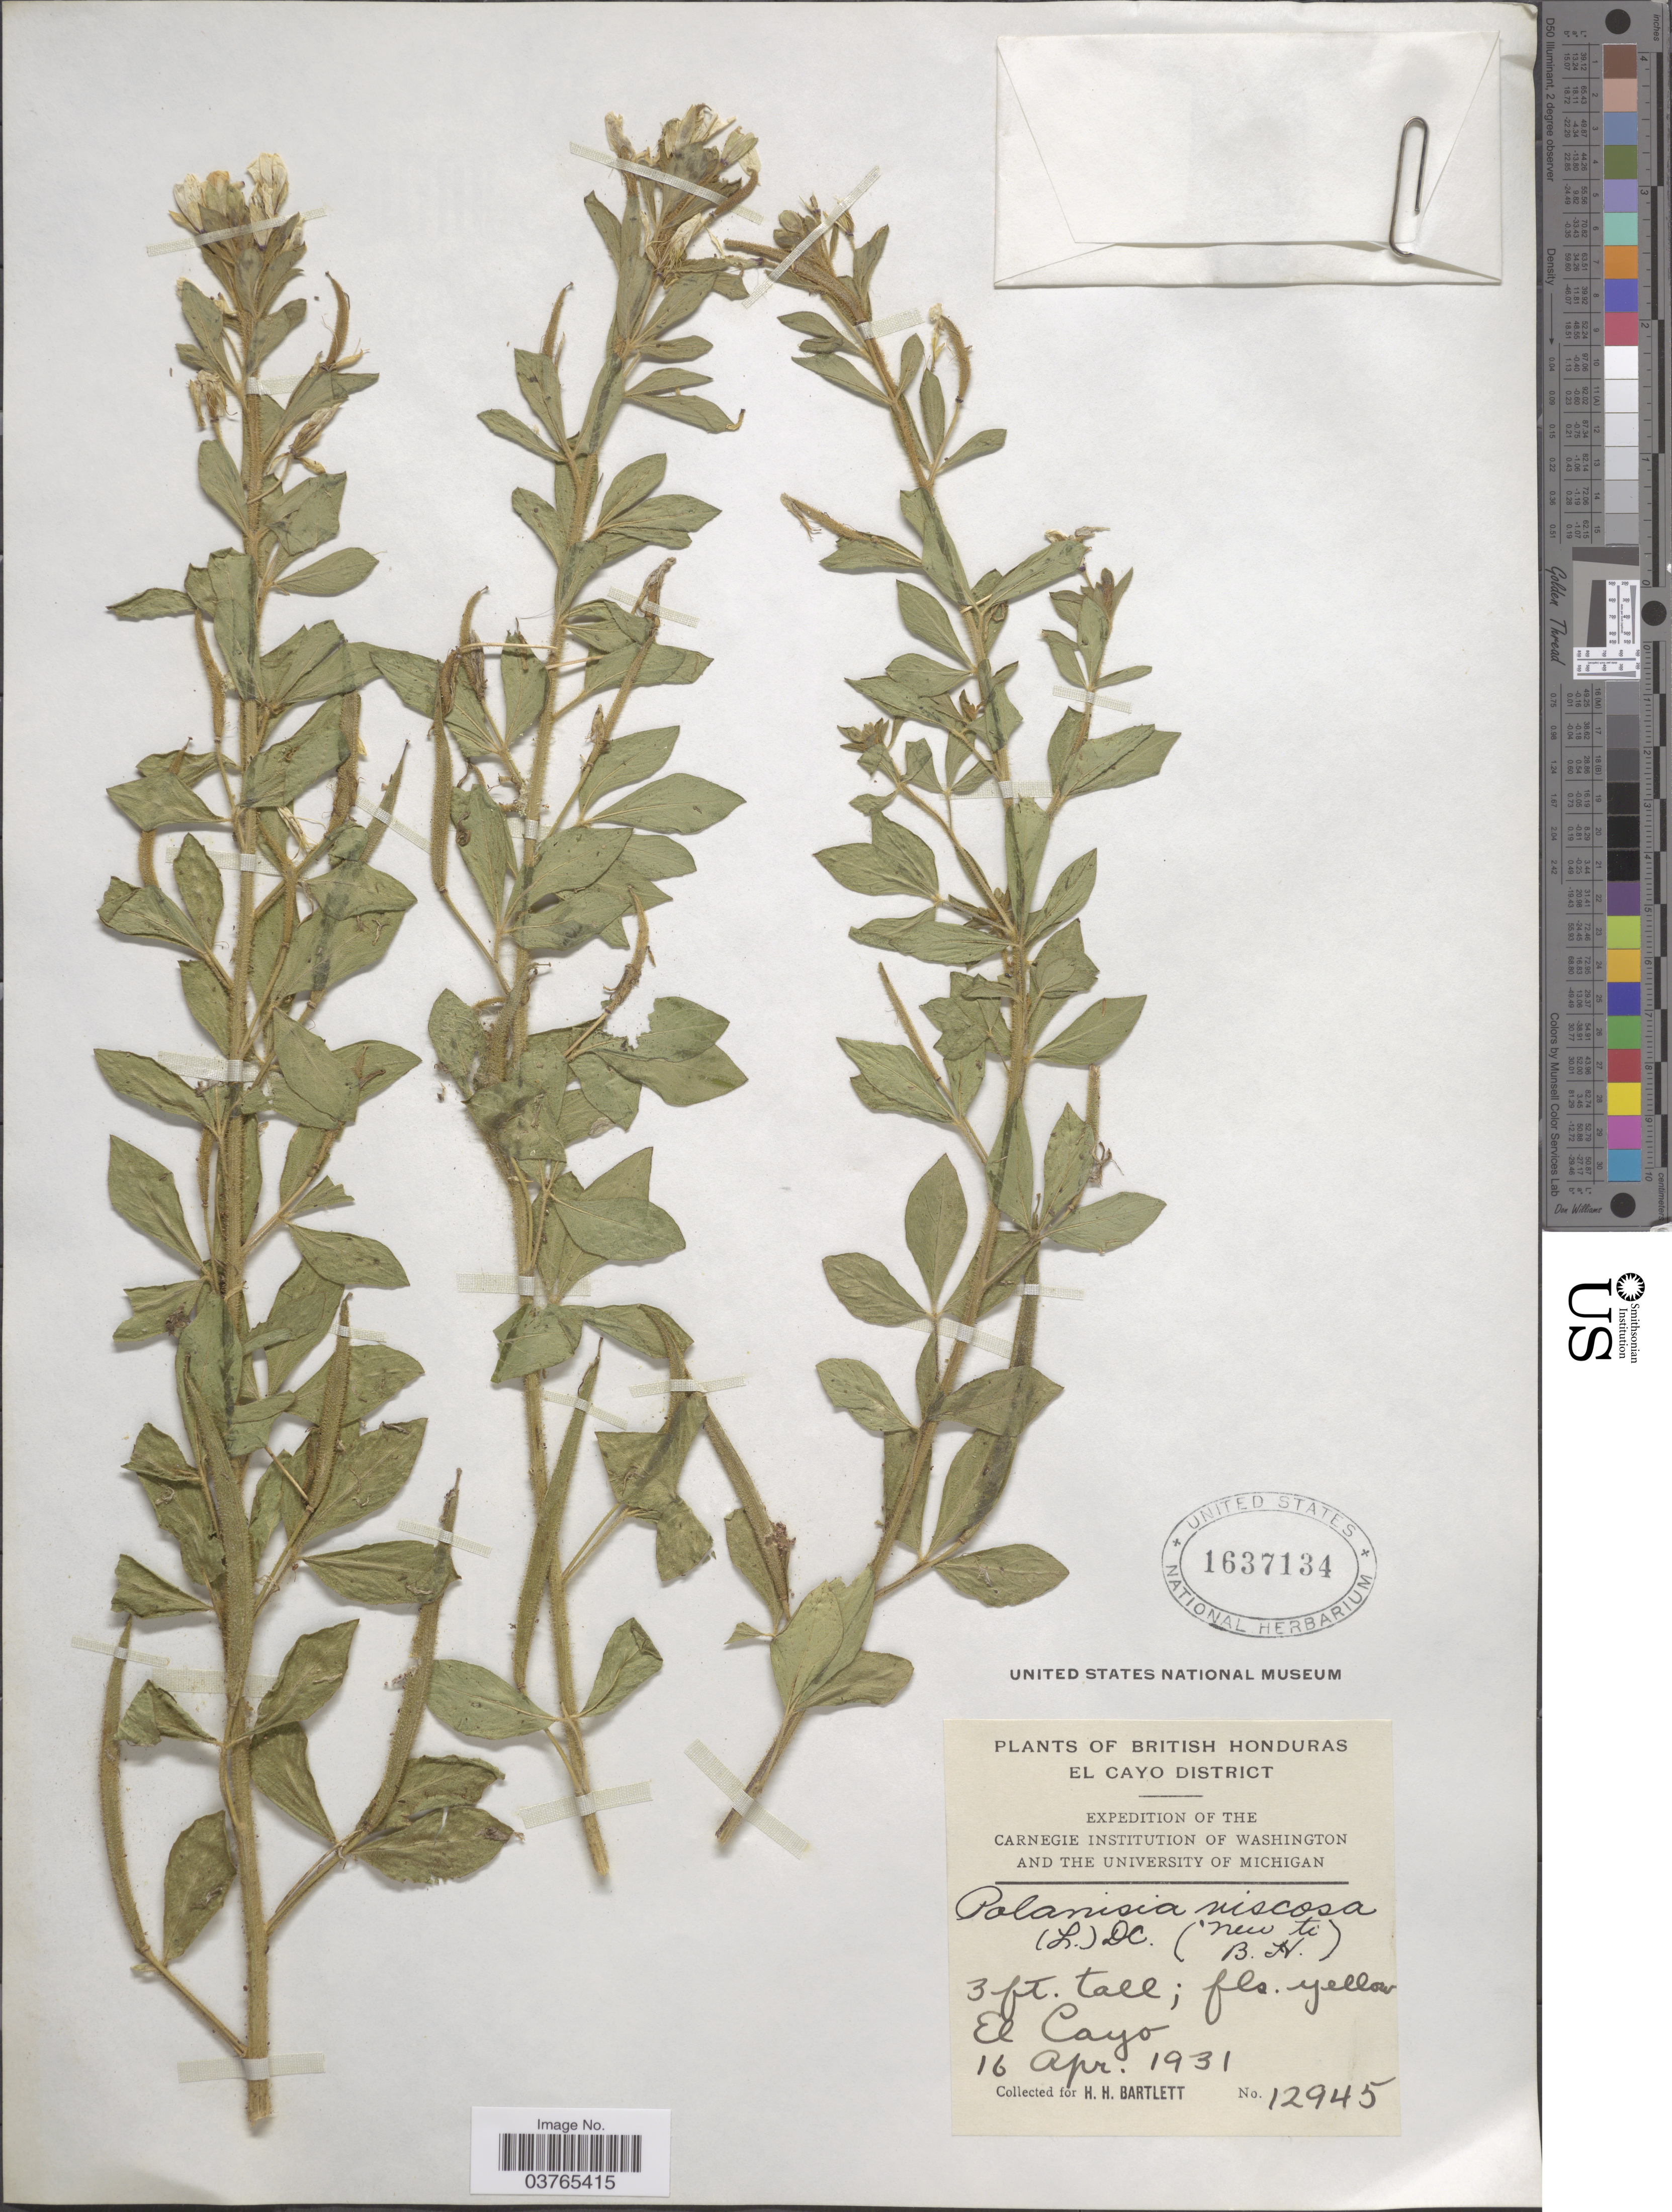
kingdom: Plantae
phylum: Tracheophyta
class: Magnoliopsida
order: Brassicales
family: Cleomaceae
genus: Arivela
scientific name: Arivela viscosa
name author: (L.) Raf.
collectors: H. H. Bartlett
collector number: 12945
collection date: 1931-04-16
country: Belize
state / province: Cayo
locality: British Honduras. El Cayo District. El Cayo.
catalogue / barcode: US 1637134